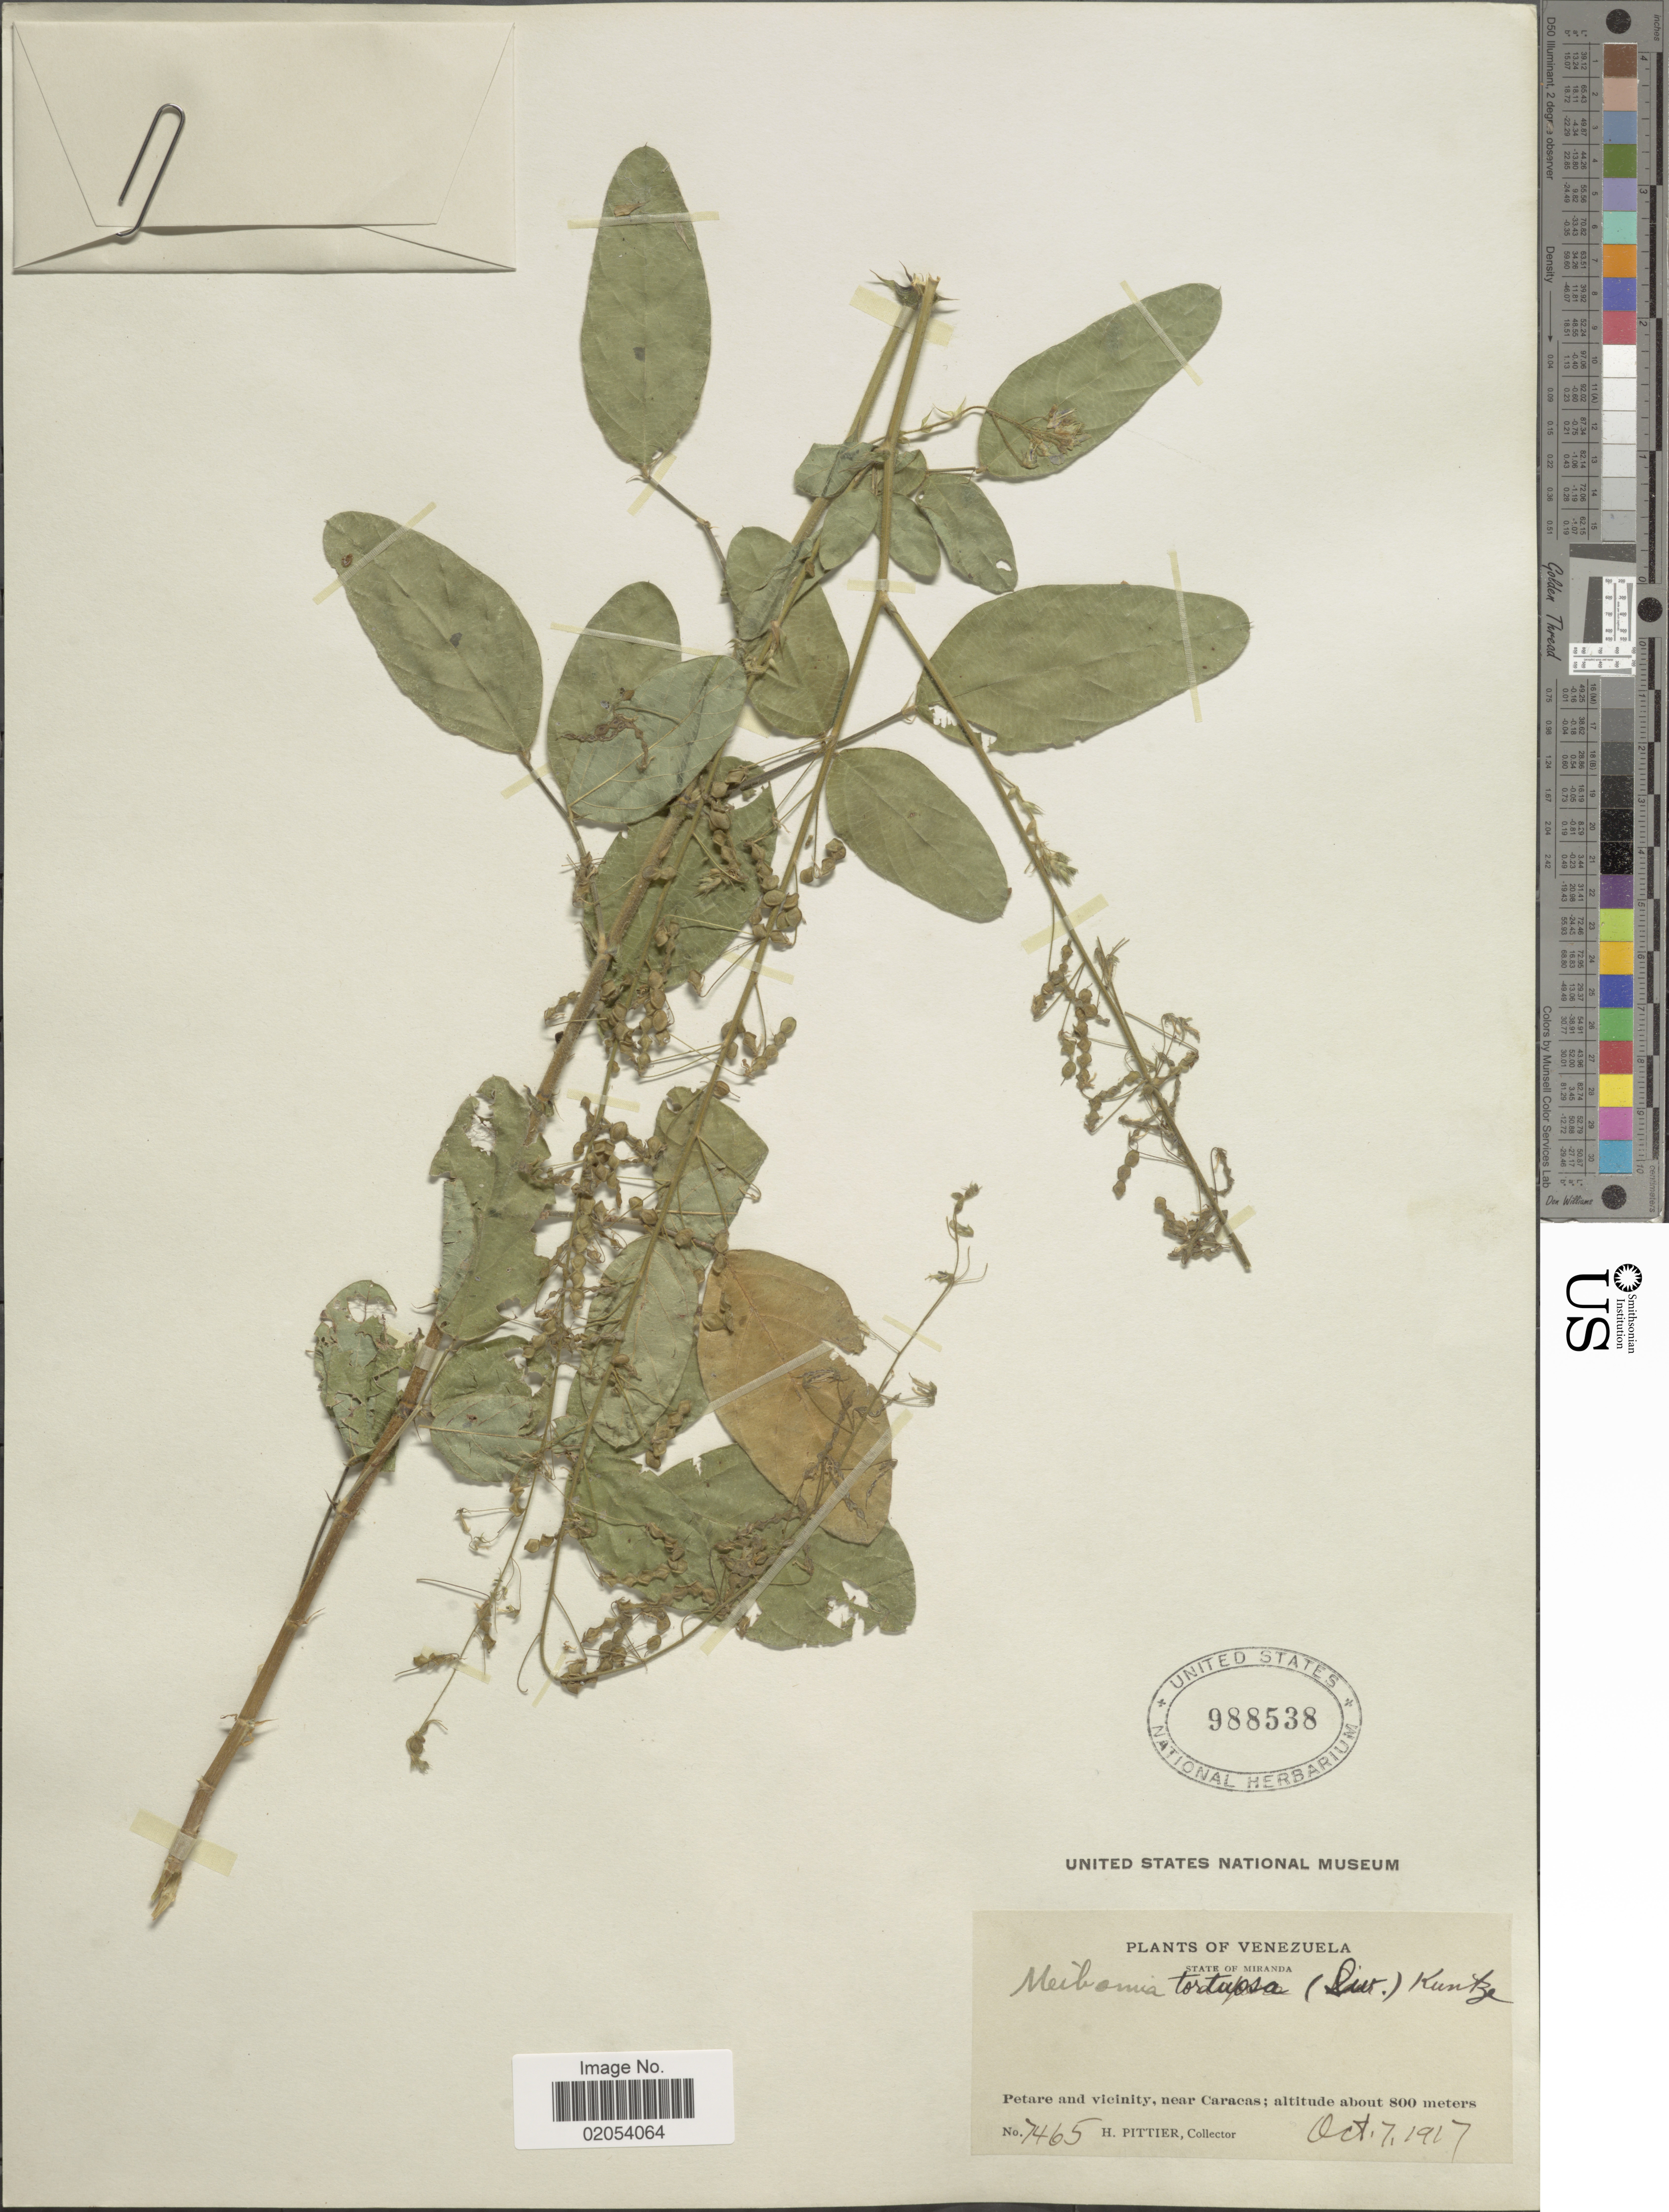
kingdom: Plantae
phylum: Tracheophyta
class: Magnoliopsida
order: Fabales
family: Fabaceae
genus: Desmodium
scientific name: Desmodium tortuosum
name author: (Sw.) DC.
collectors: H. F. Pittier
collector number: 7465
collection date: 1917-10-07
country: Venezuela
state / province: Miranda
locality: Petare and vicinity, near Caracas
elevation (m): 800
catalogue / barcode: US 988538